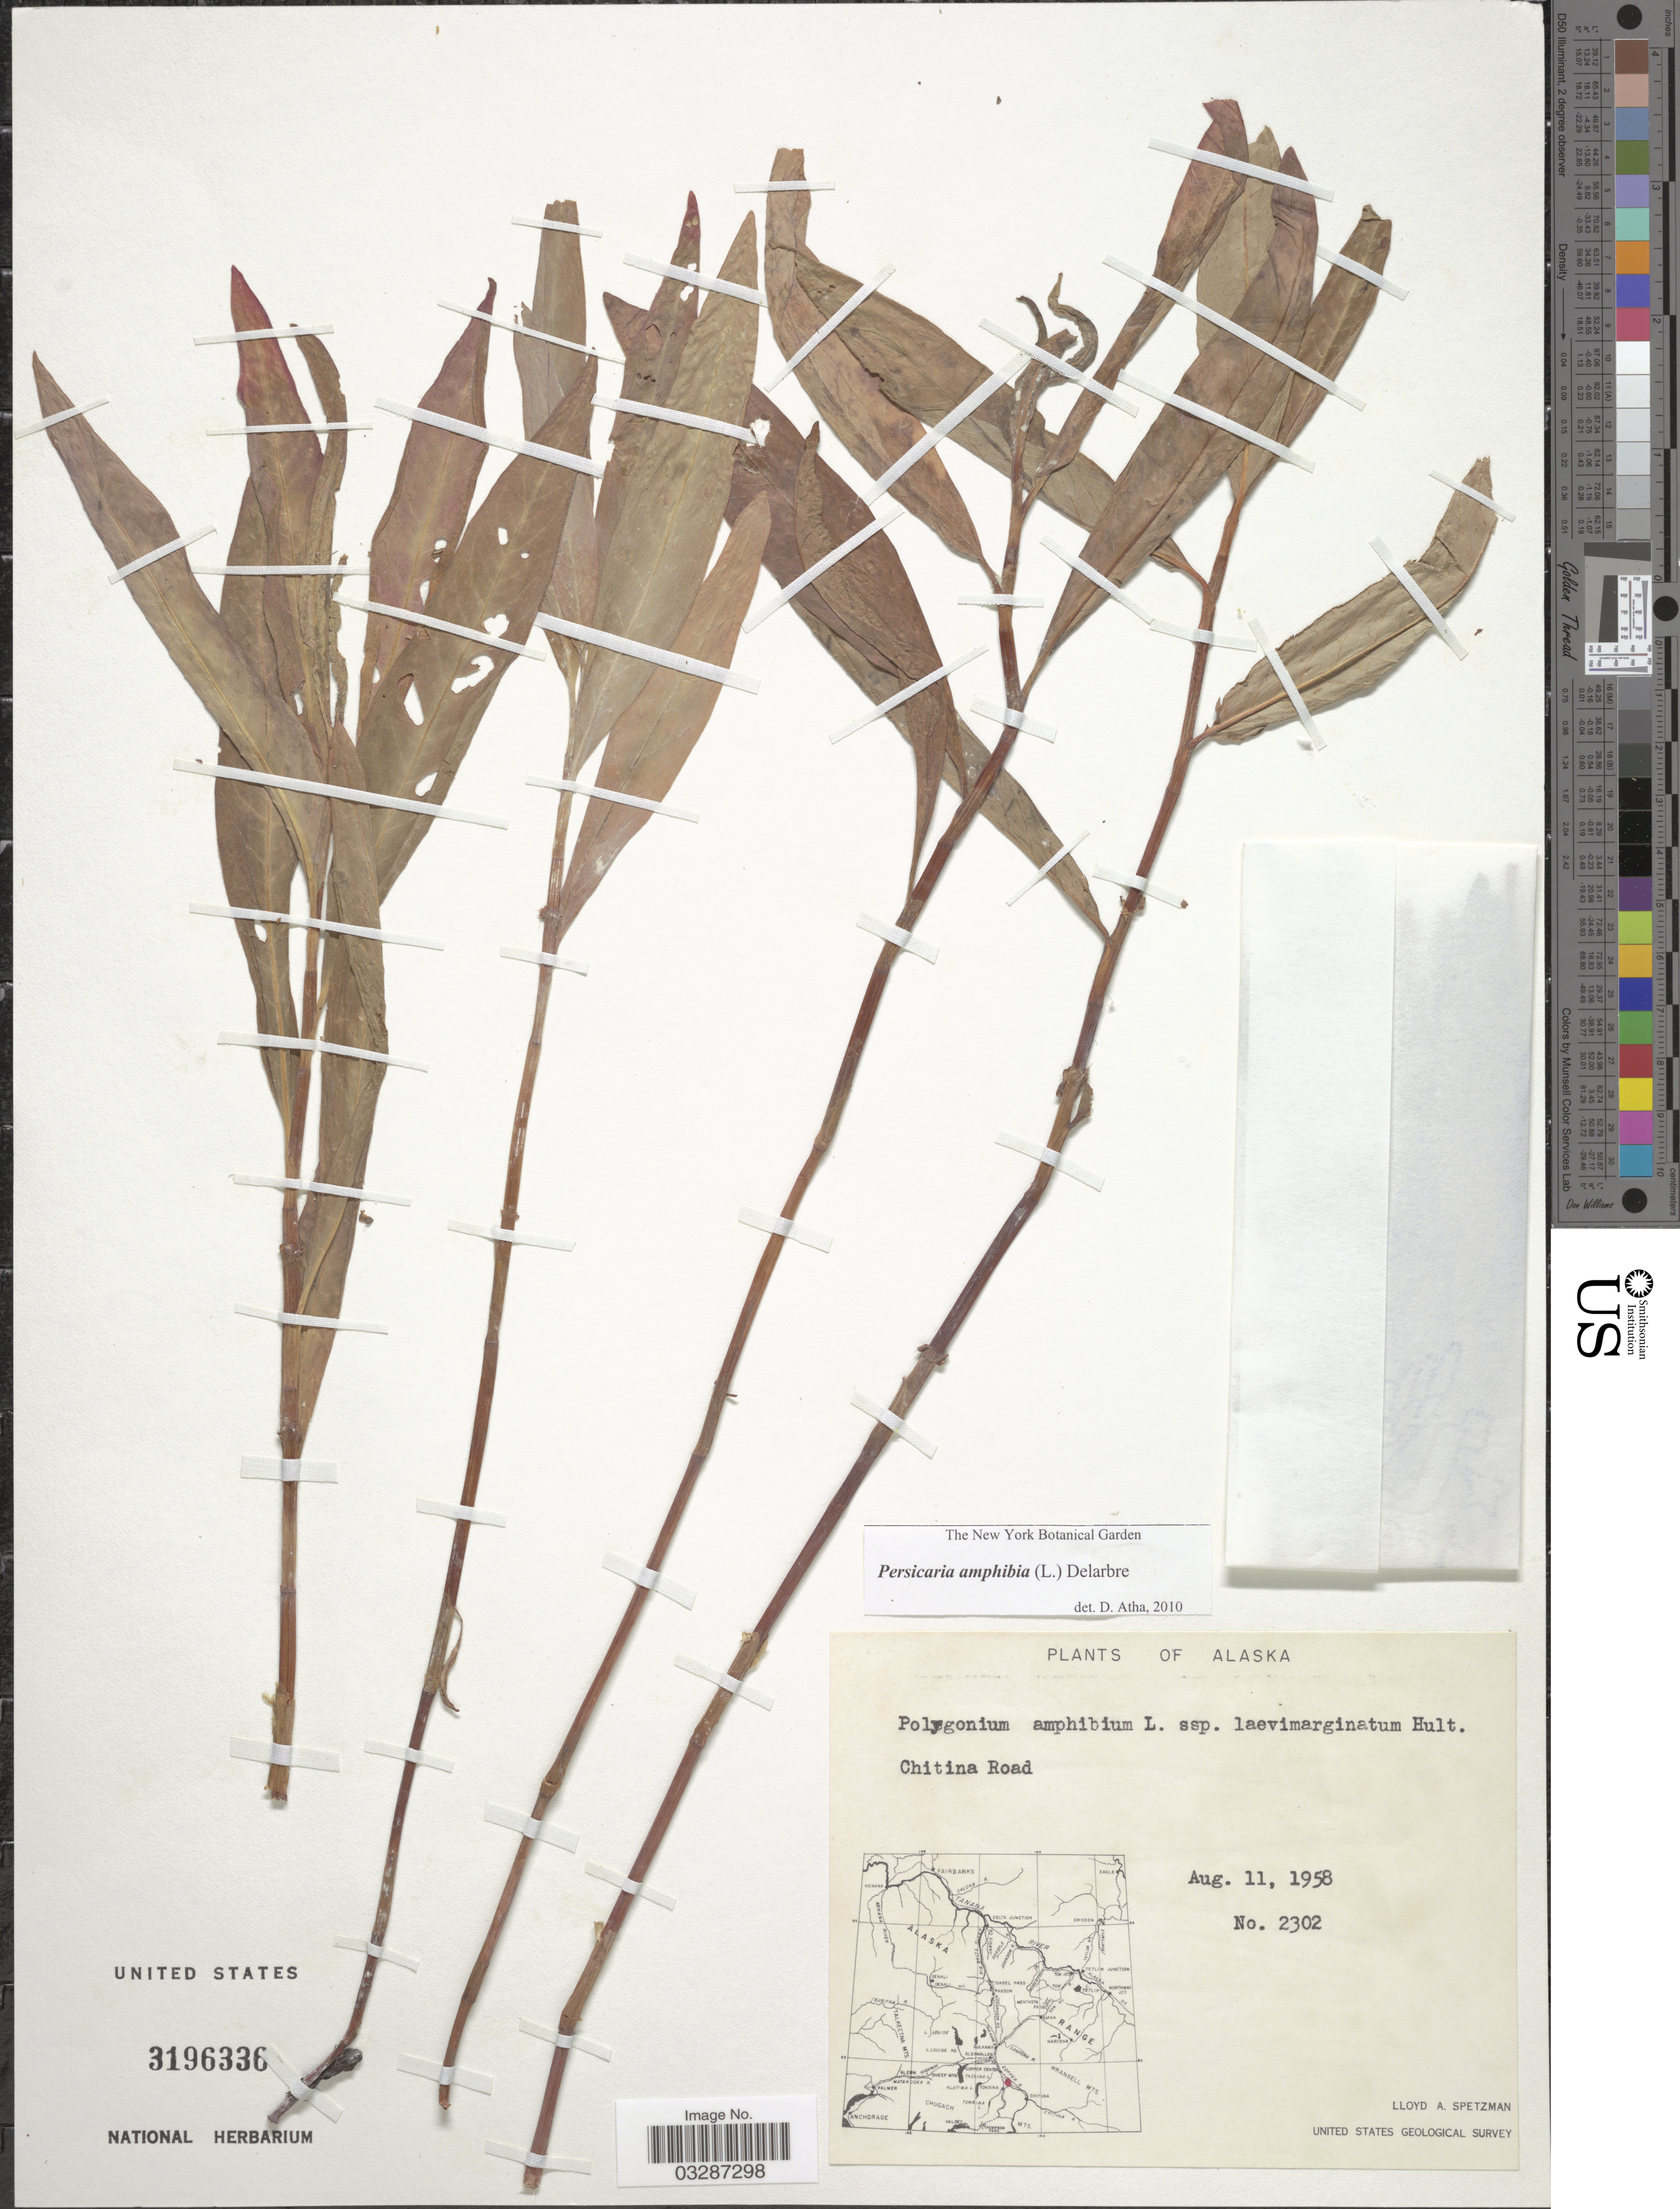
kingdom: Plantae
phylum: Tracheophyta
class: Magnoliopsida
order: Caryophyllales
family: Polygonaceae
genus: Persicaria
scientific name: Persicaria amphibia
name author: (L.) Delarbre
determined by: Atha, D. E.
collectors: L. Spetzman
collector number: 2302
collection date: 1958-08-11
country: United States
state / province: Alaska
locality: Chitina Road.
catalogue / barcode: US 3196336